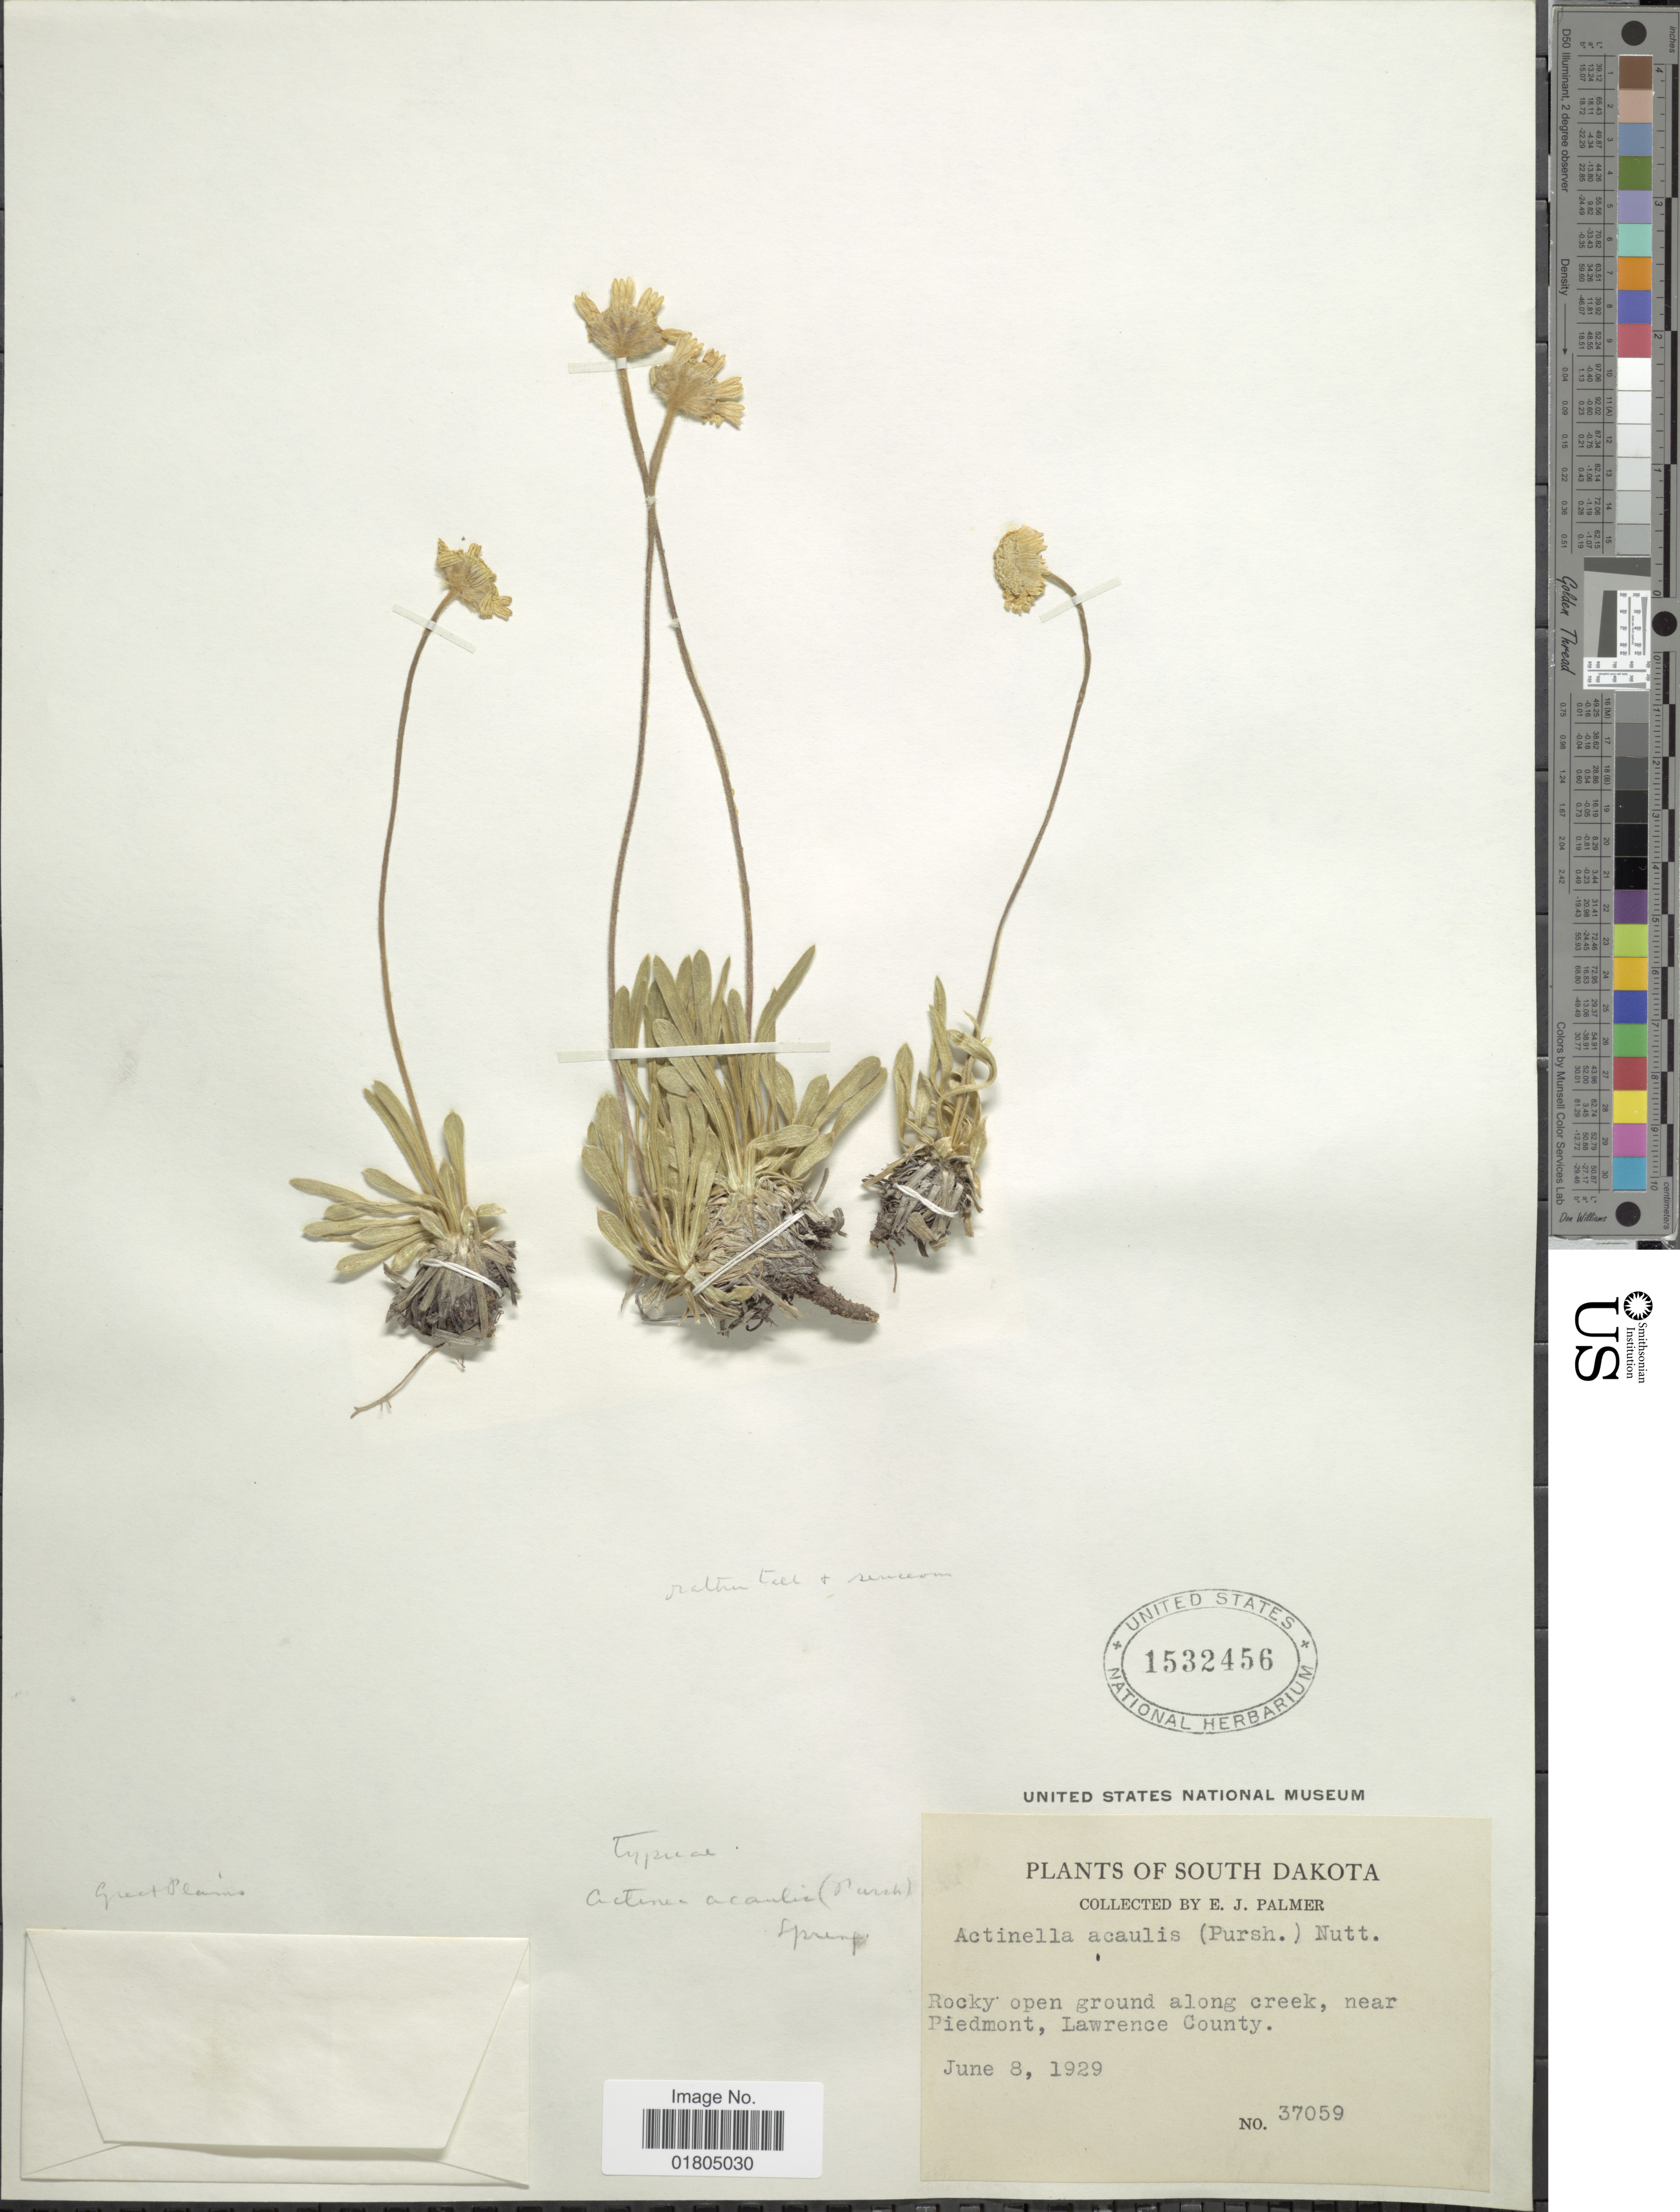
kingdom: Plantae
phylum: Tracheophyta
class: Magnoliopsida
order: Asterales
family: Asteraceae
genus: Actinea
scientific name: Actinea acaulis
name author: (Pursh) Spreng.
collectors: E. J. Palmer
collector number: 37059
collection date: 1929-06-08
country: United States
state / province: South Dakota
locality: Rocky open grond along creek, near Piedmont, Lawrence County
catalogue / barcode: US 1532456